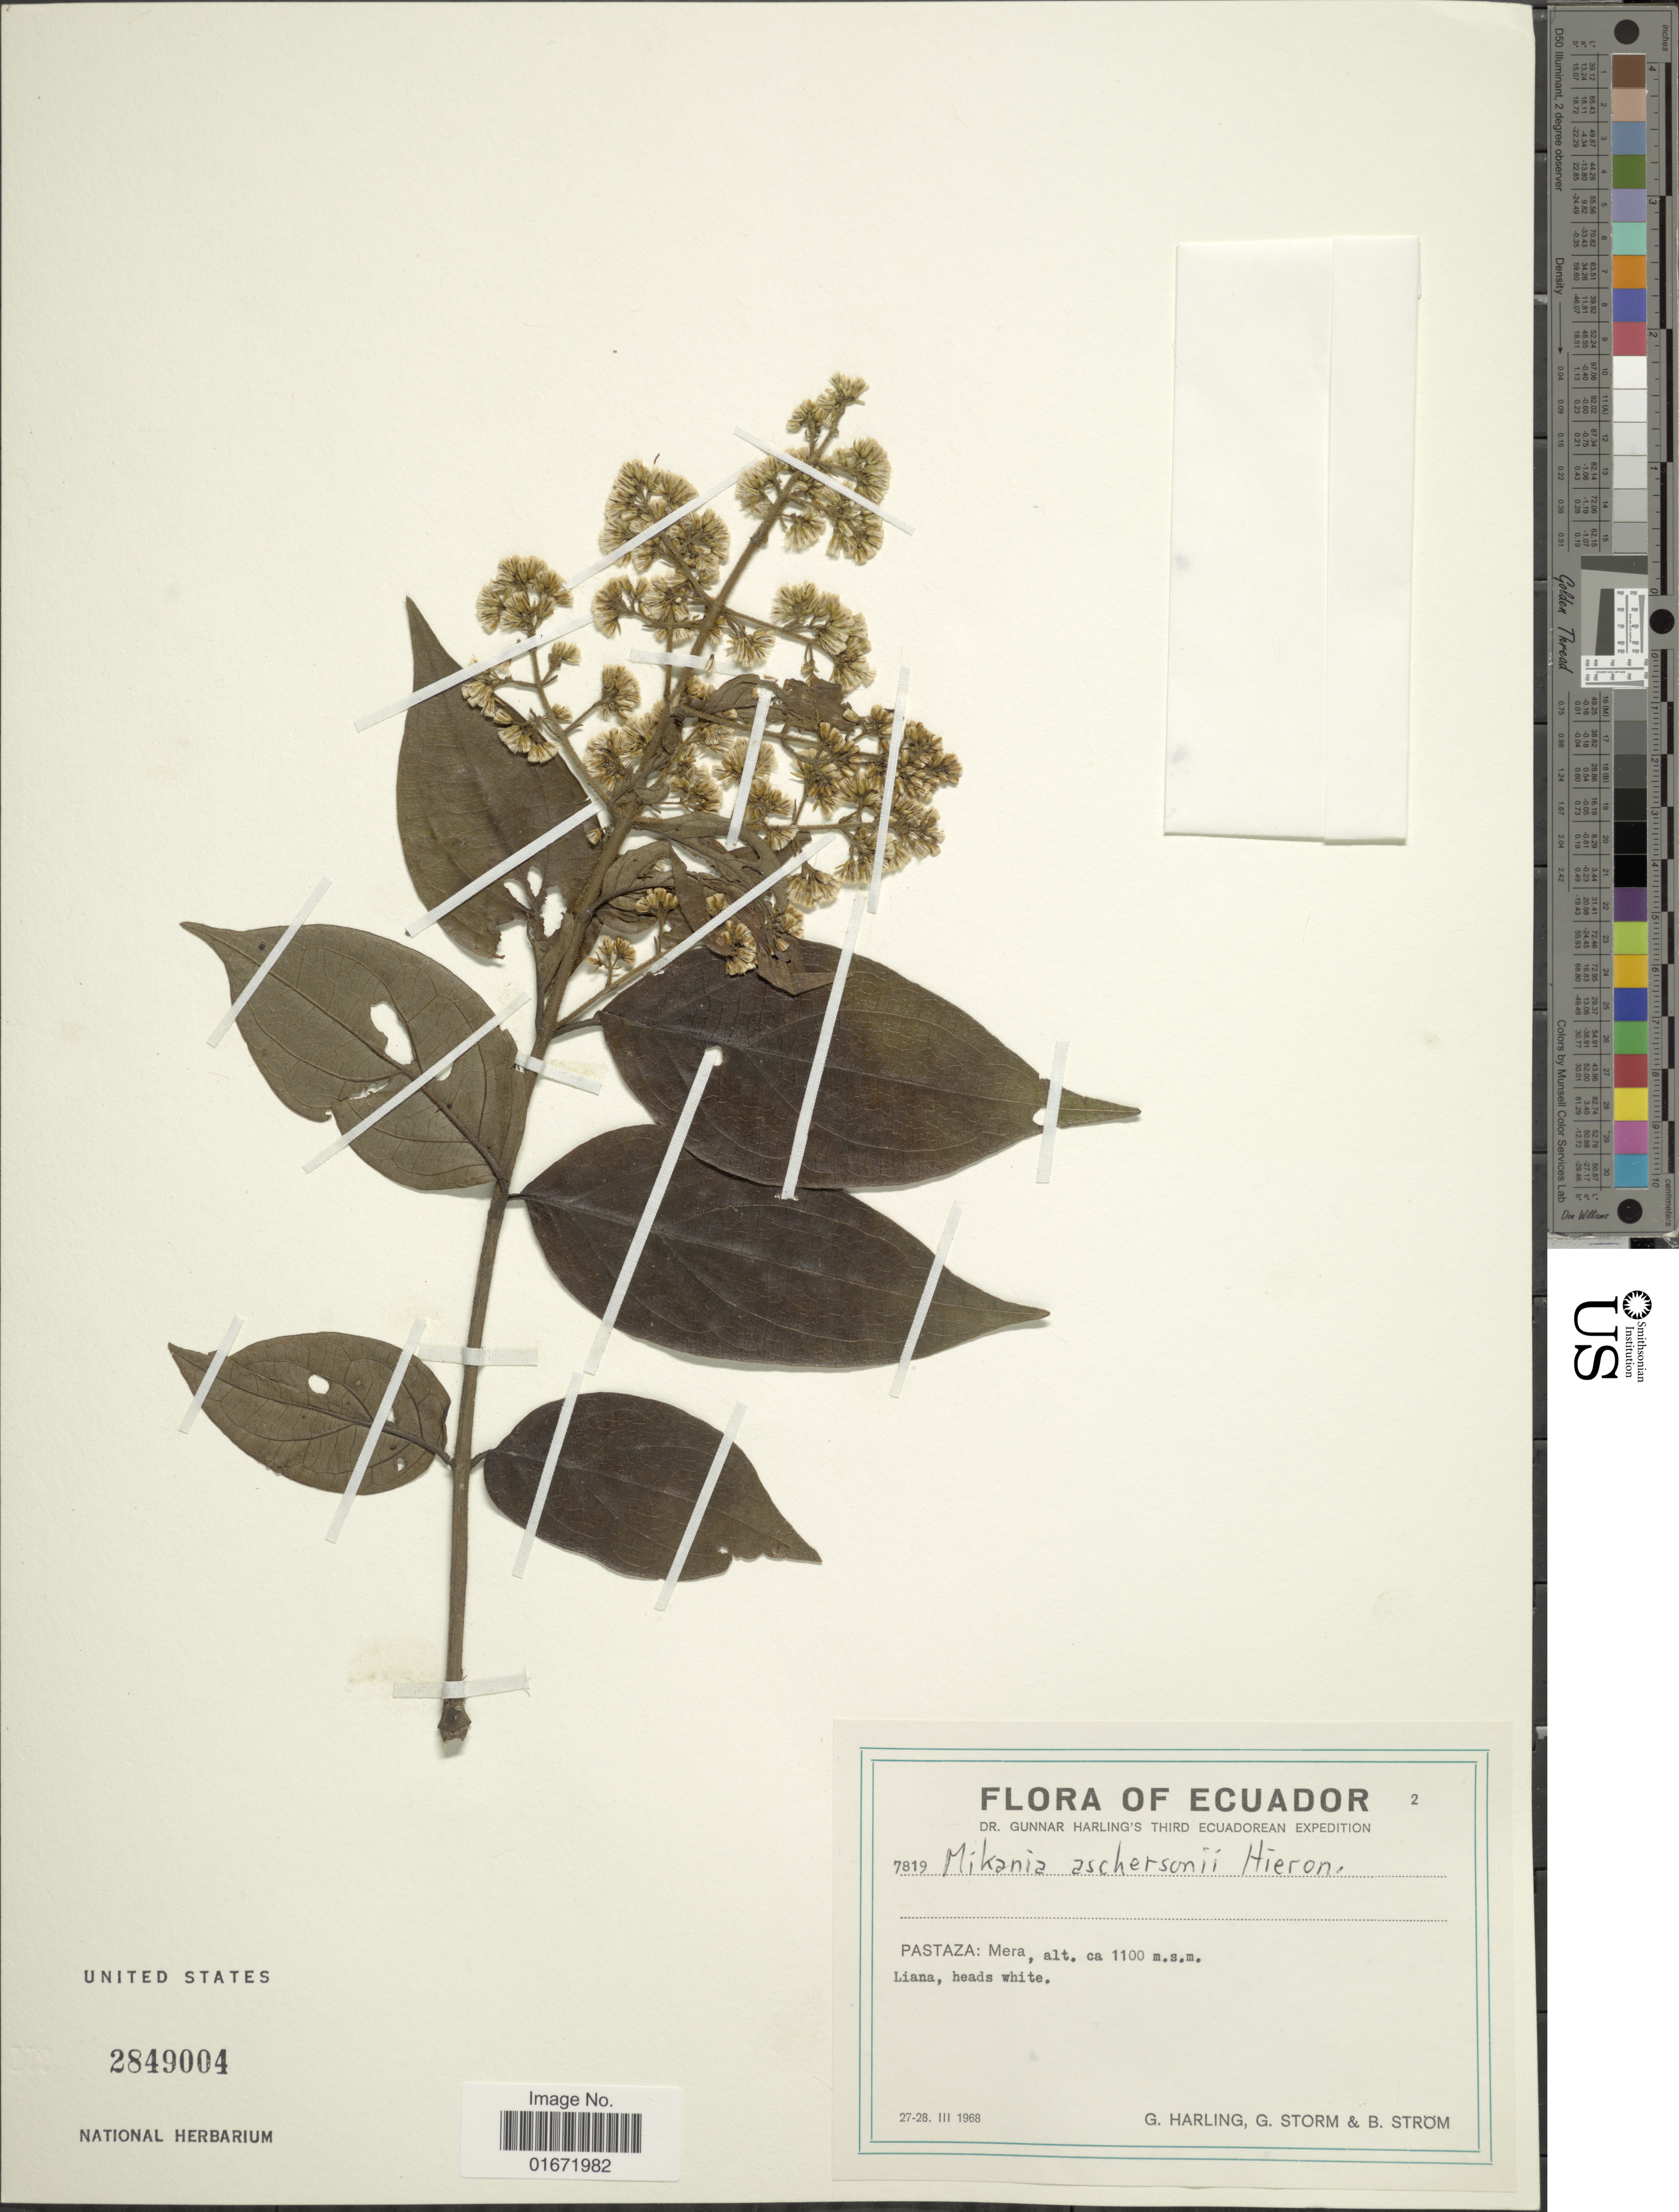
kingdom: Plantae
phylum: Tracheophyta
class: Magnoliopsida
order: Asterales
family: Asteraceae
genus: Mikania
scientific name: Mikania nigropunctulata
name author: Hieron.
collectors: G. Harling, G. Storm & B. Ström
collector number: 7819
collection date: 1968-03-27/1968-03-28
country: Ecuador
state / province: Pastaza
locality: Pastaza: Mera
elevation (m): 1100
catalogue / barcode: US 2849004